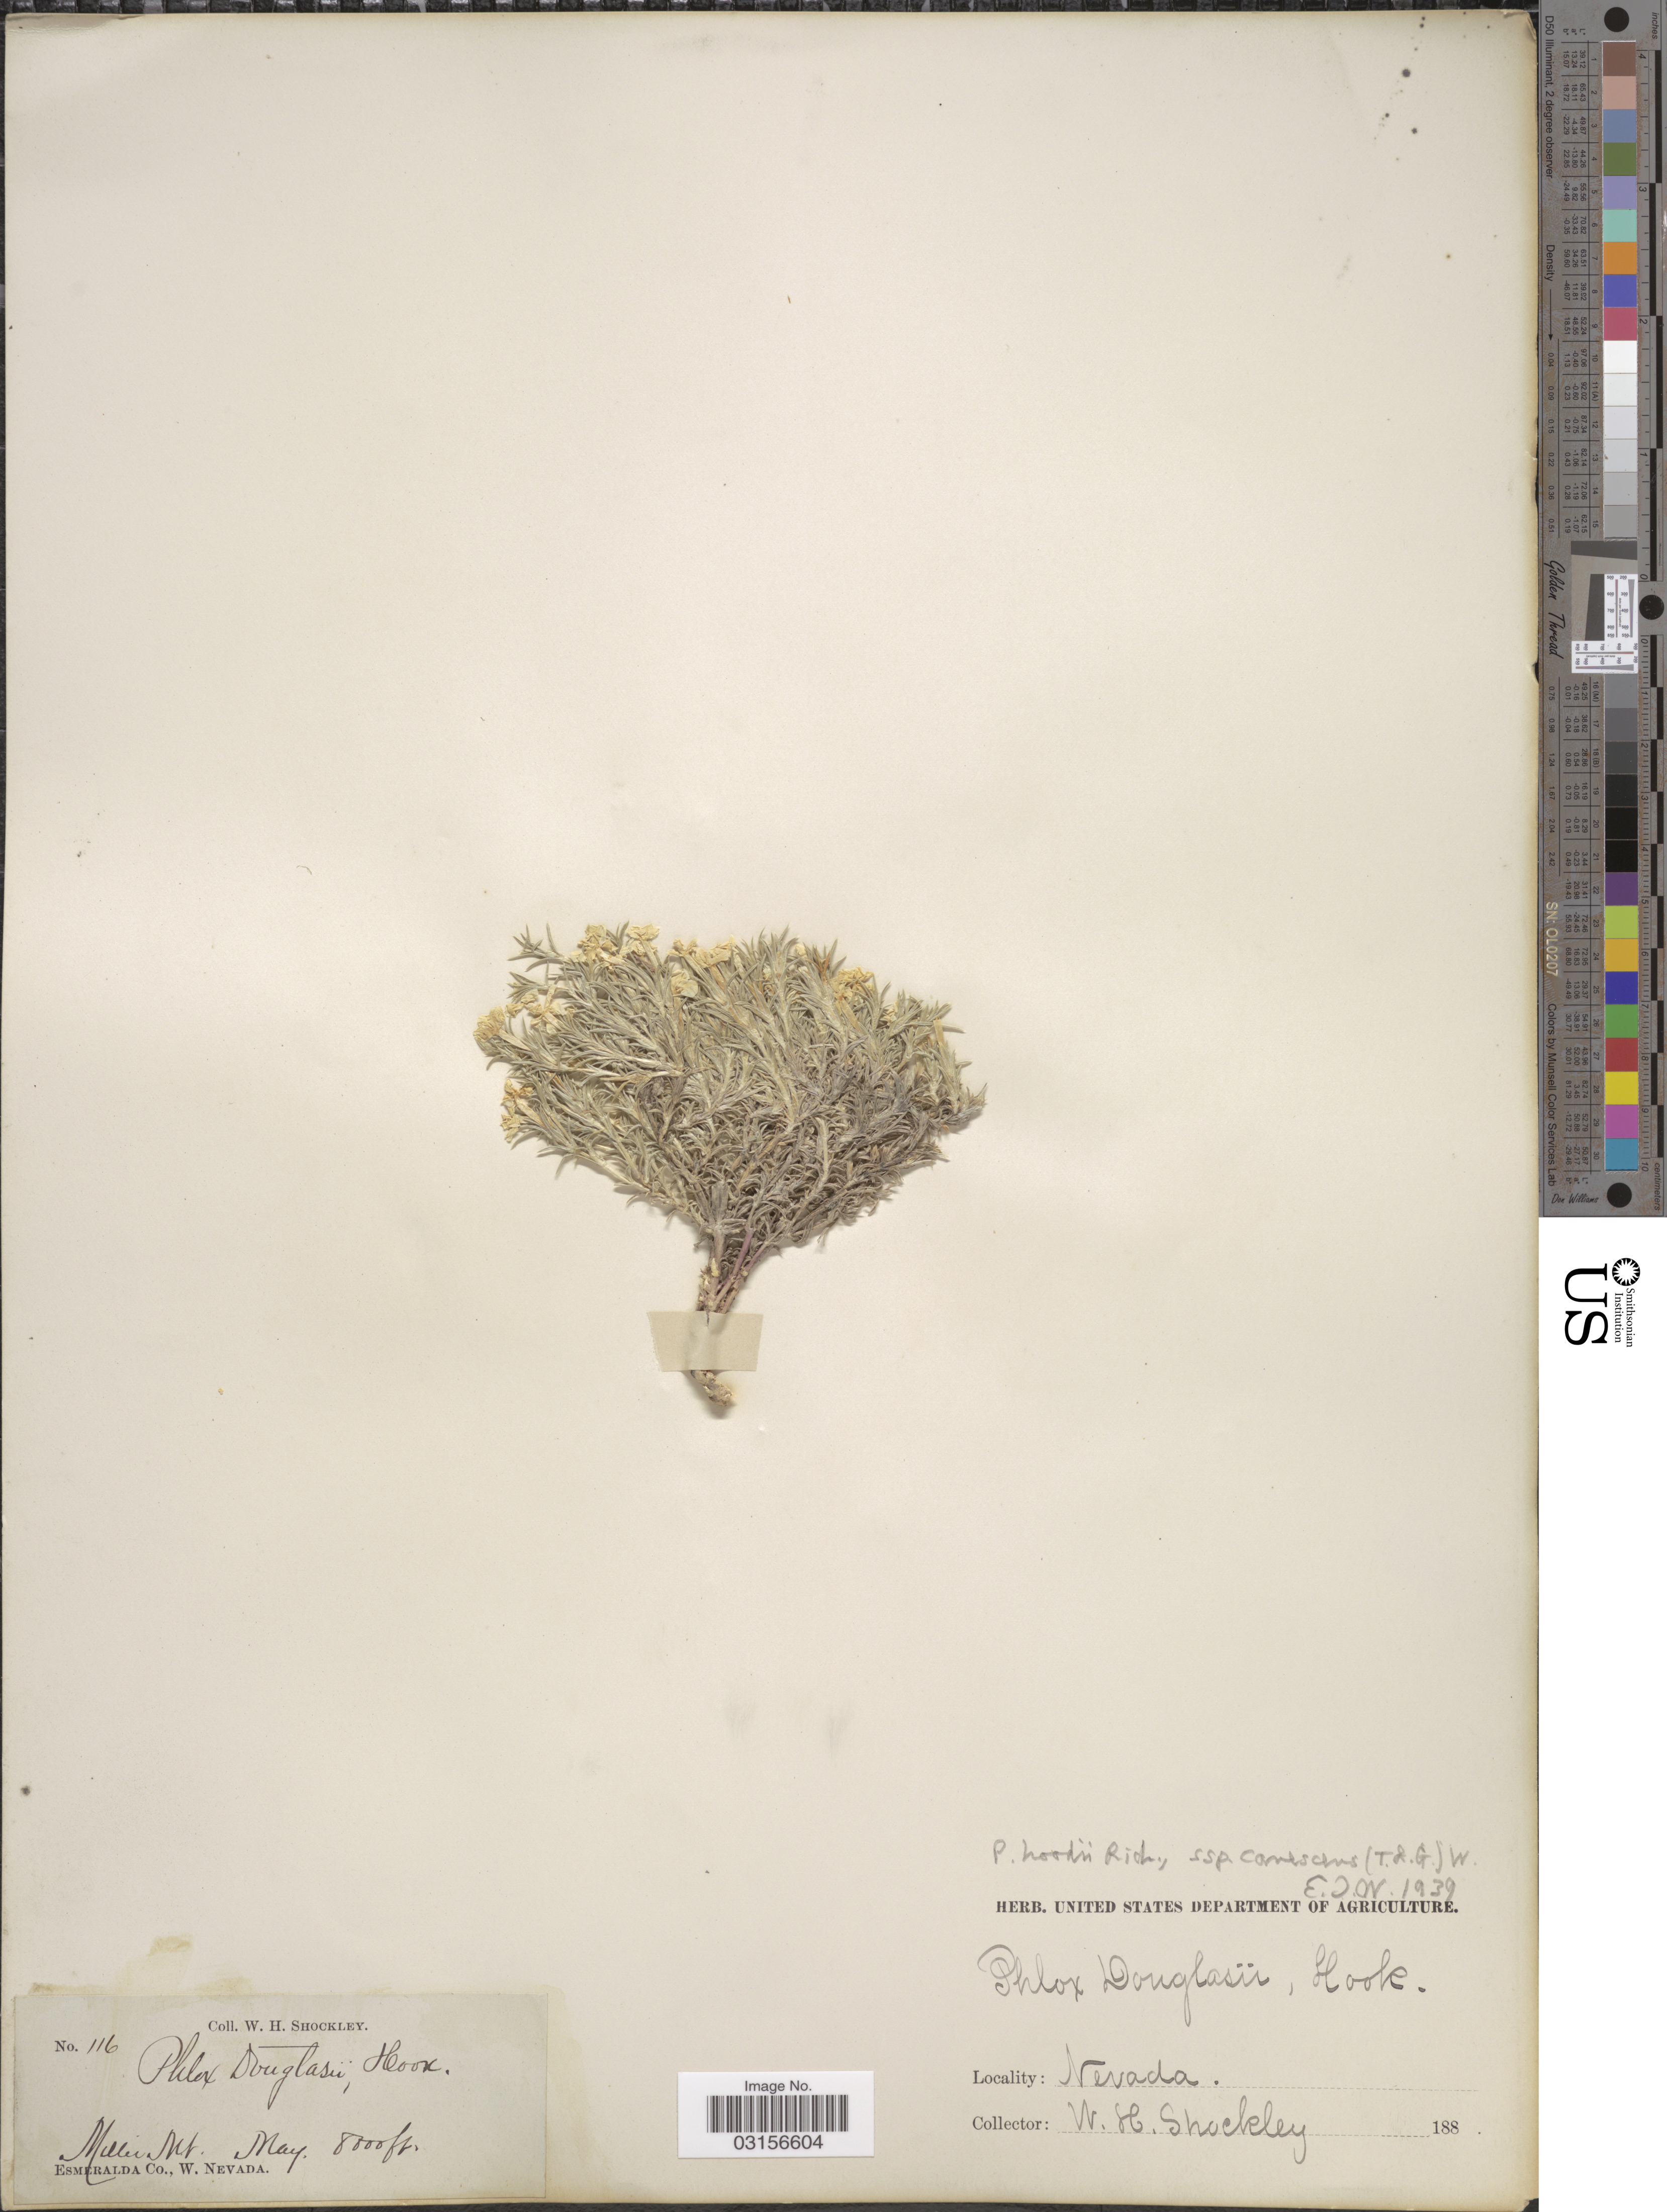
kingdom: Plantae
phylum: Tracheophyta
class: Magnoliopsida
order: Ericales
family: Polemoniaceae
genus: Phlox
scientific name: Phlox hoodii subsp. canescens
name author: (Torr. & A. Gray) Wherry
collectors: W. Shockley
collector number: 116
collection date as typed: May 188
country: United States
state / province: Nevada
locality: Miller Mt., Esmeralda Co., W. Nevada.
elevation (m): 2438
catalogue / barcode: US 1031609